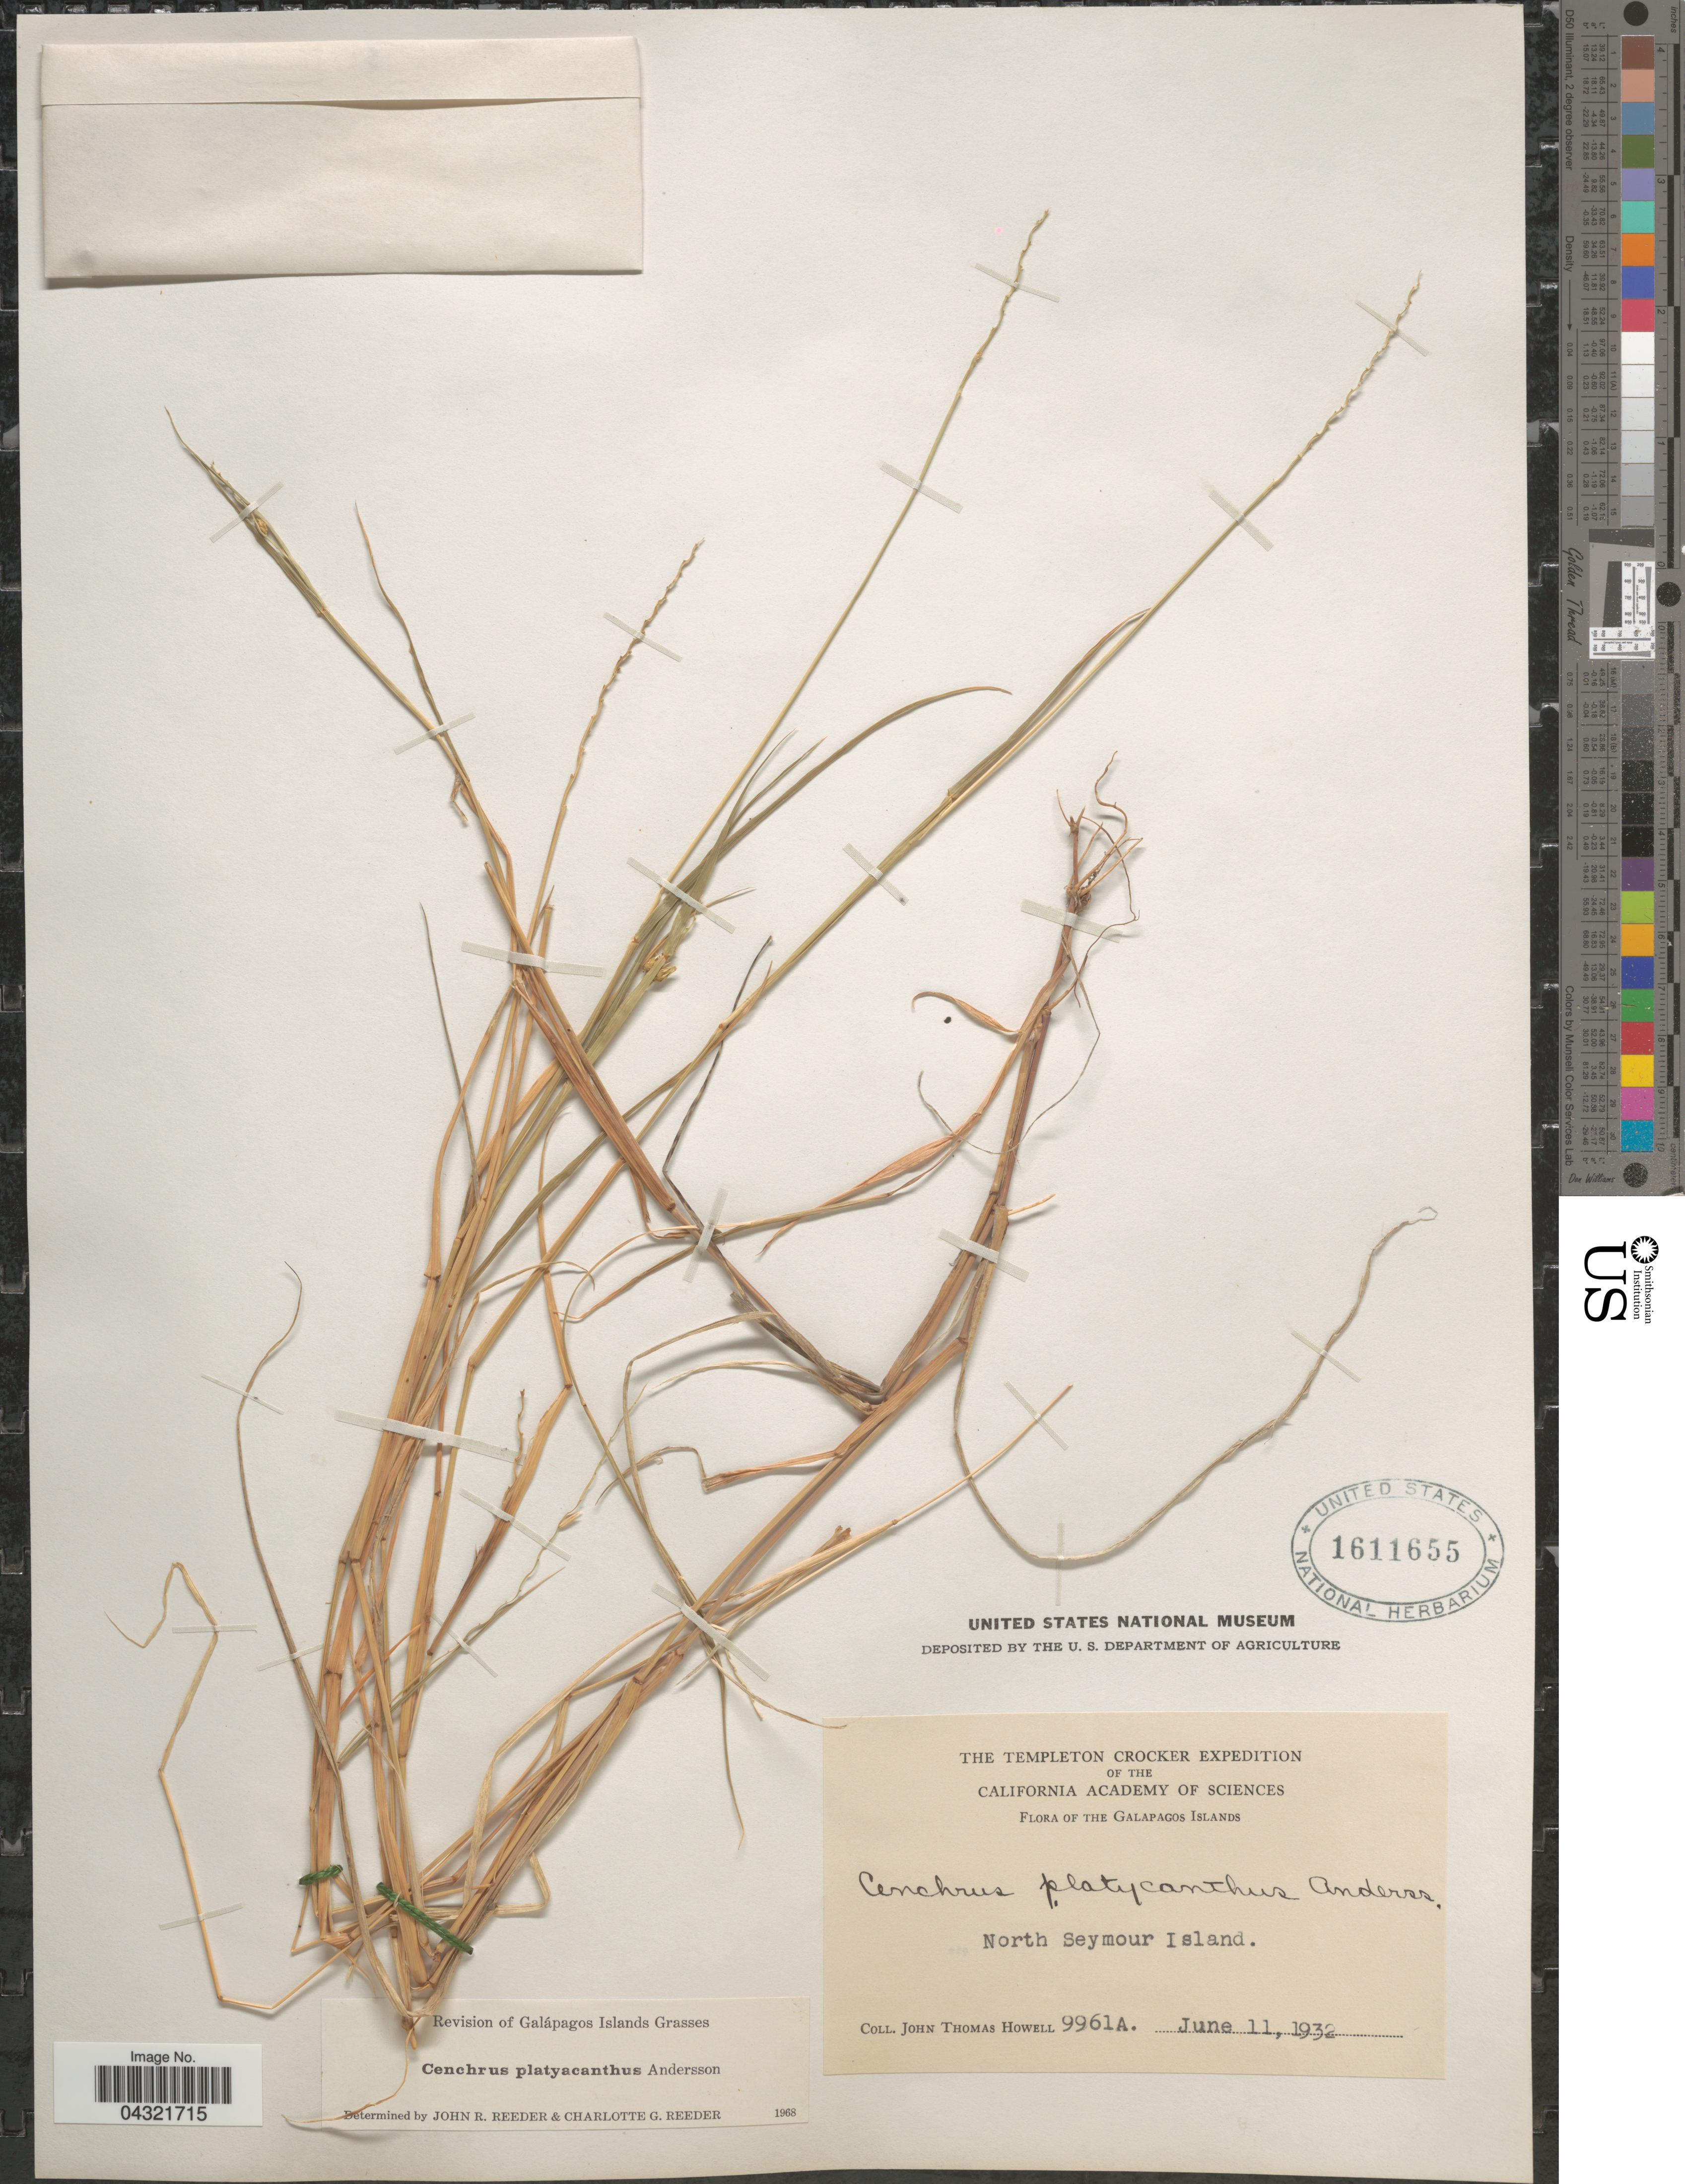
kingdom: Plantae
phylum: Tracheophyta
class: Liliopsida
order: Poales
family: Poaceae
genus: Cenchrus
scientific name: Cenchrus platyacanthus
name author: Andersson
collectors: J. T. Howell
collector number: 9961A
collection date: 1932-06-11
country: Ecuador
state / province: Colón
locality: The Templeton Crocker Expedition. The Galapagos Islands. North Seymour Island.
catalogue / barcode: US 1611655